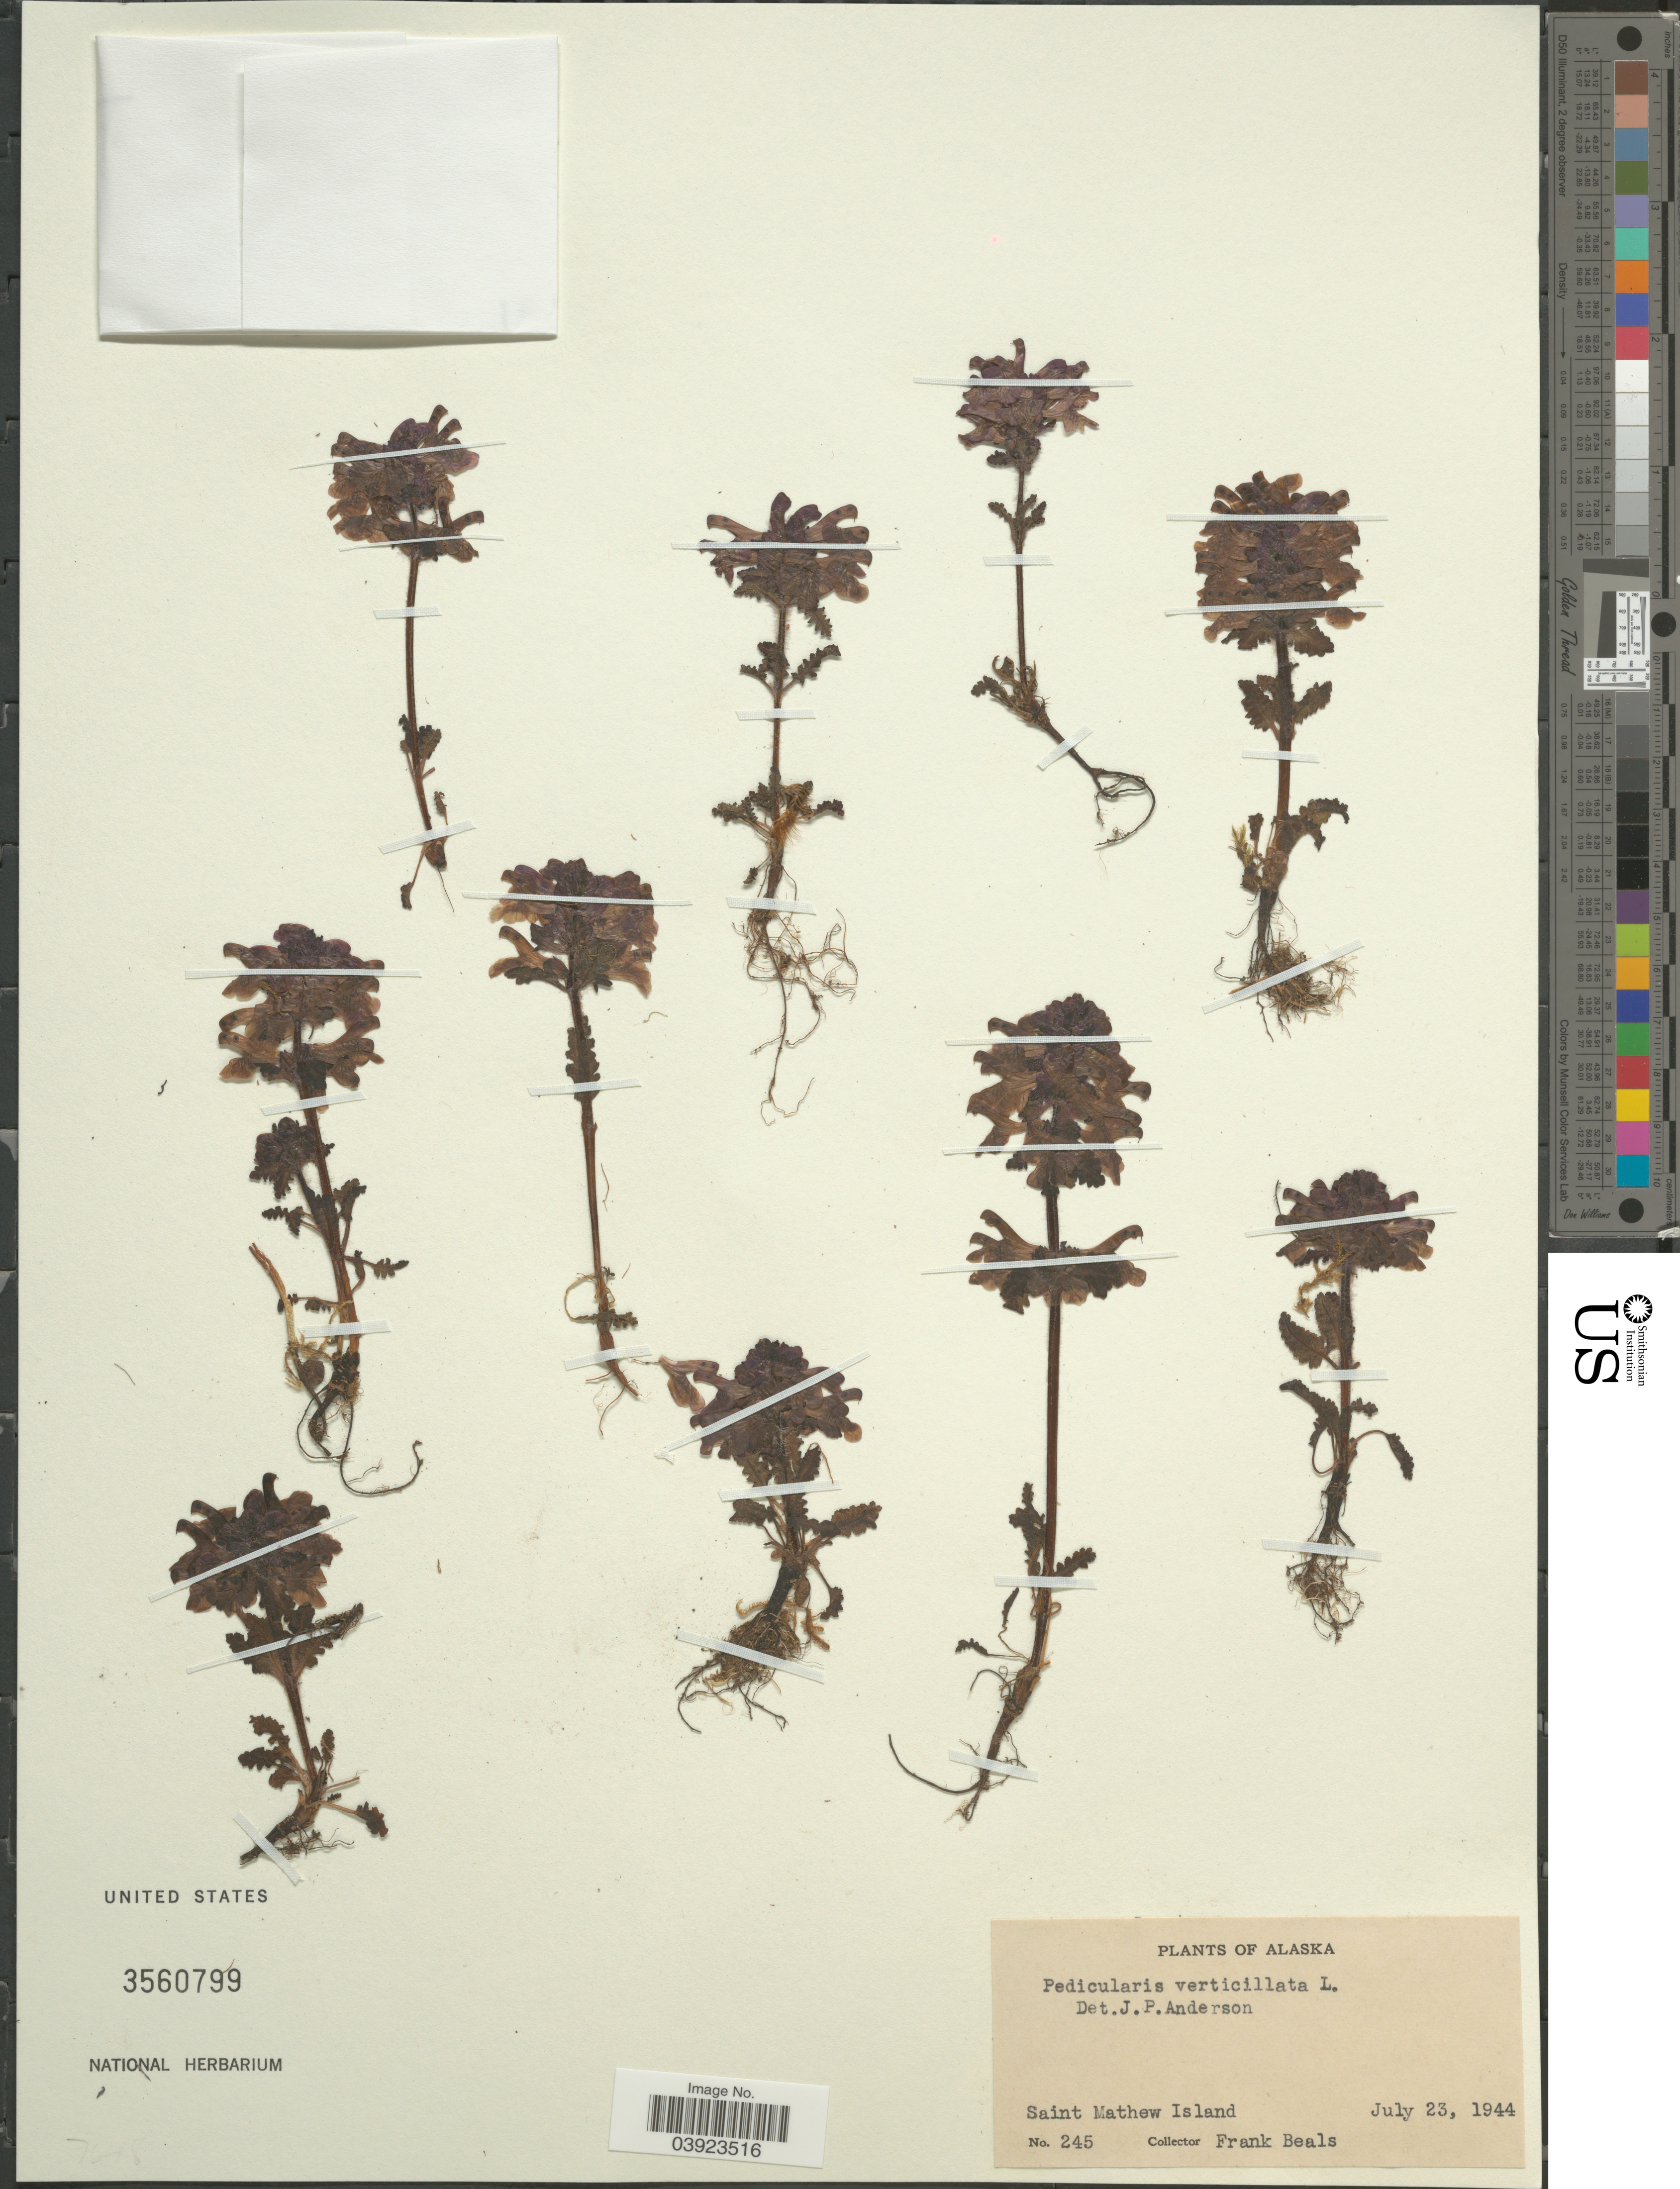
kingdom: Plantae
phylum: Tracheophyta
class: Magnoliopsida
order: Lamiales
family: Orobanchaceae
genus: Pedicularis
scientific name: Pedicularis sudetica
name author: Willd.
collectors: F. Beals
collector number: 245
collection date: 1944-07-23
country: United States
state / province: Alaska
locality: Saint Mathew Island.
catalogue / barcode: US 3560799